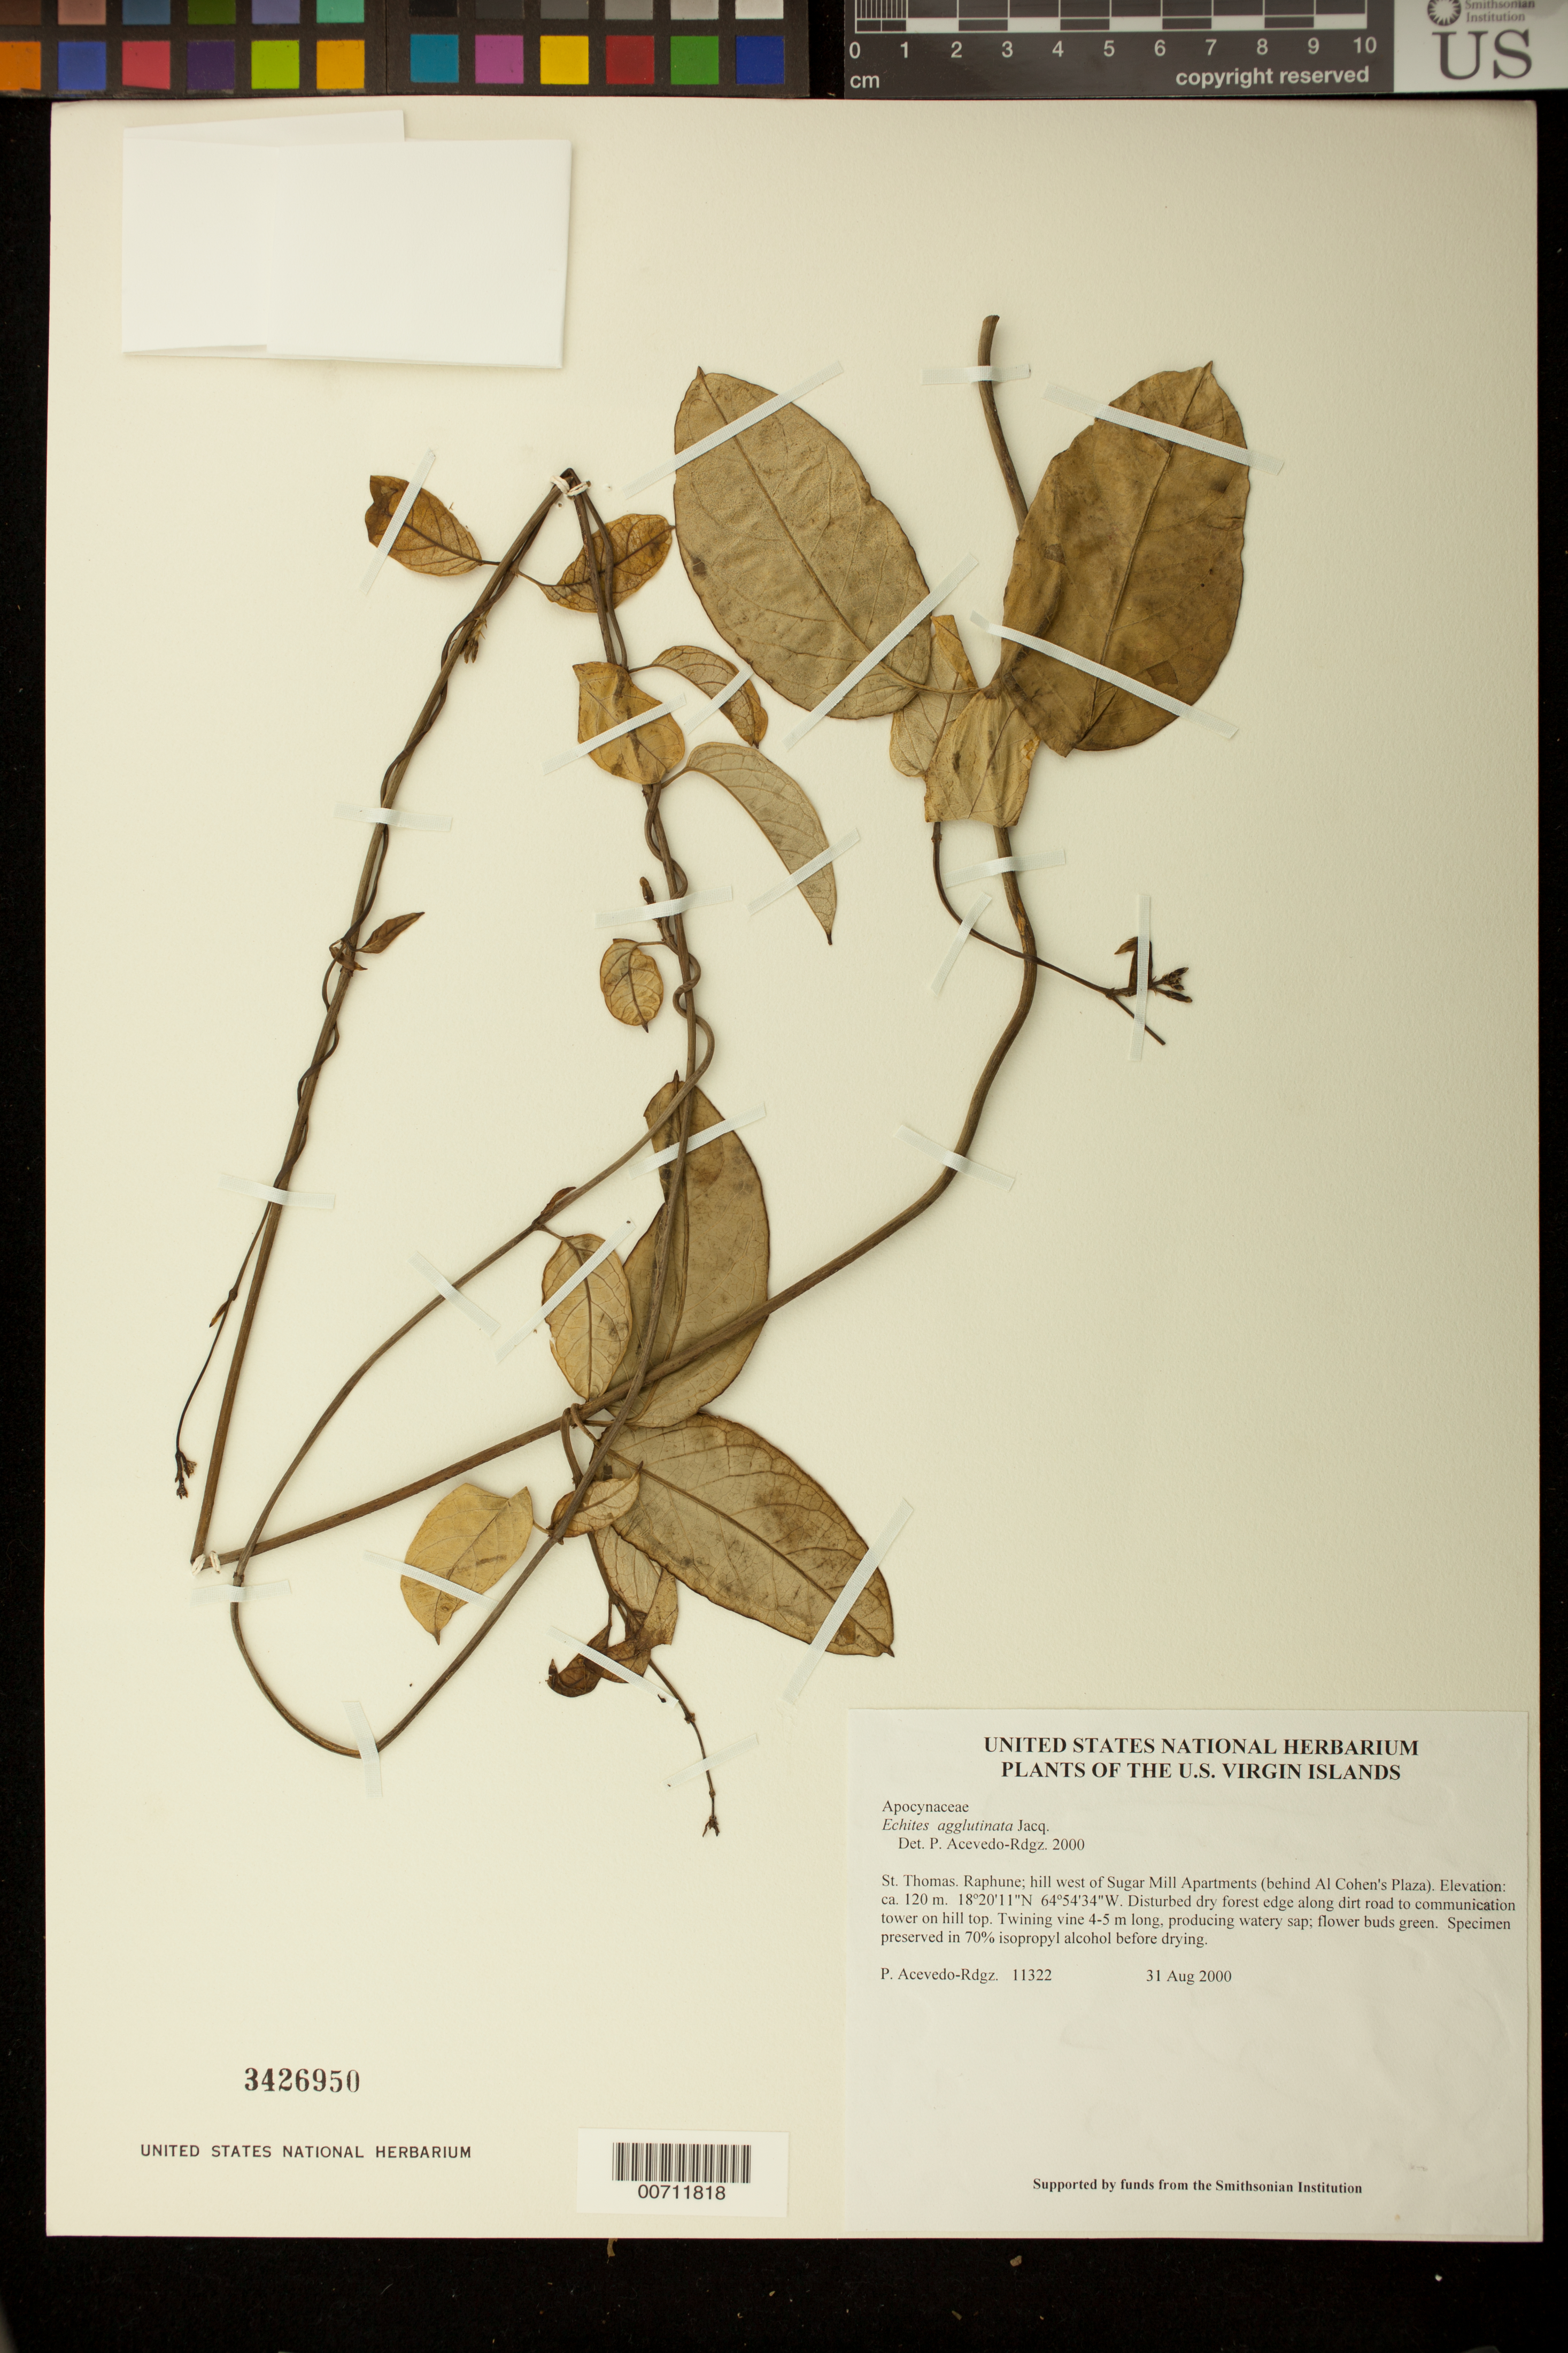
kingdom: Plantae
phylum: Tracheophyta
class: Magnoliopsida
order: Gentianales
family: Apocynaceae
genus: Echites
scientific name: Echites agglutinatus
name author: Jacq.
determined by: Acevedo-Rodríguez, P., (BOT), Smithsonian Institution - National Museum of Natural History (UNITED STATES)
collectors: P. Acevedo-Rodr.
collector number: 11322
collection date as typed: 31 Aug 2000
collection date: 2000-08-31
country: U.S. Virgin Islands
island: St. Thomas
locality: Raphune; hill west of Sugar Mill Apartments (behind Al Cohen's Plaza).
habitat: Disturbed dry forest edge along dirt road to communication tower on hill top.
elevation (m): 120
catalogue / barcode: US 3426950